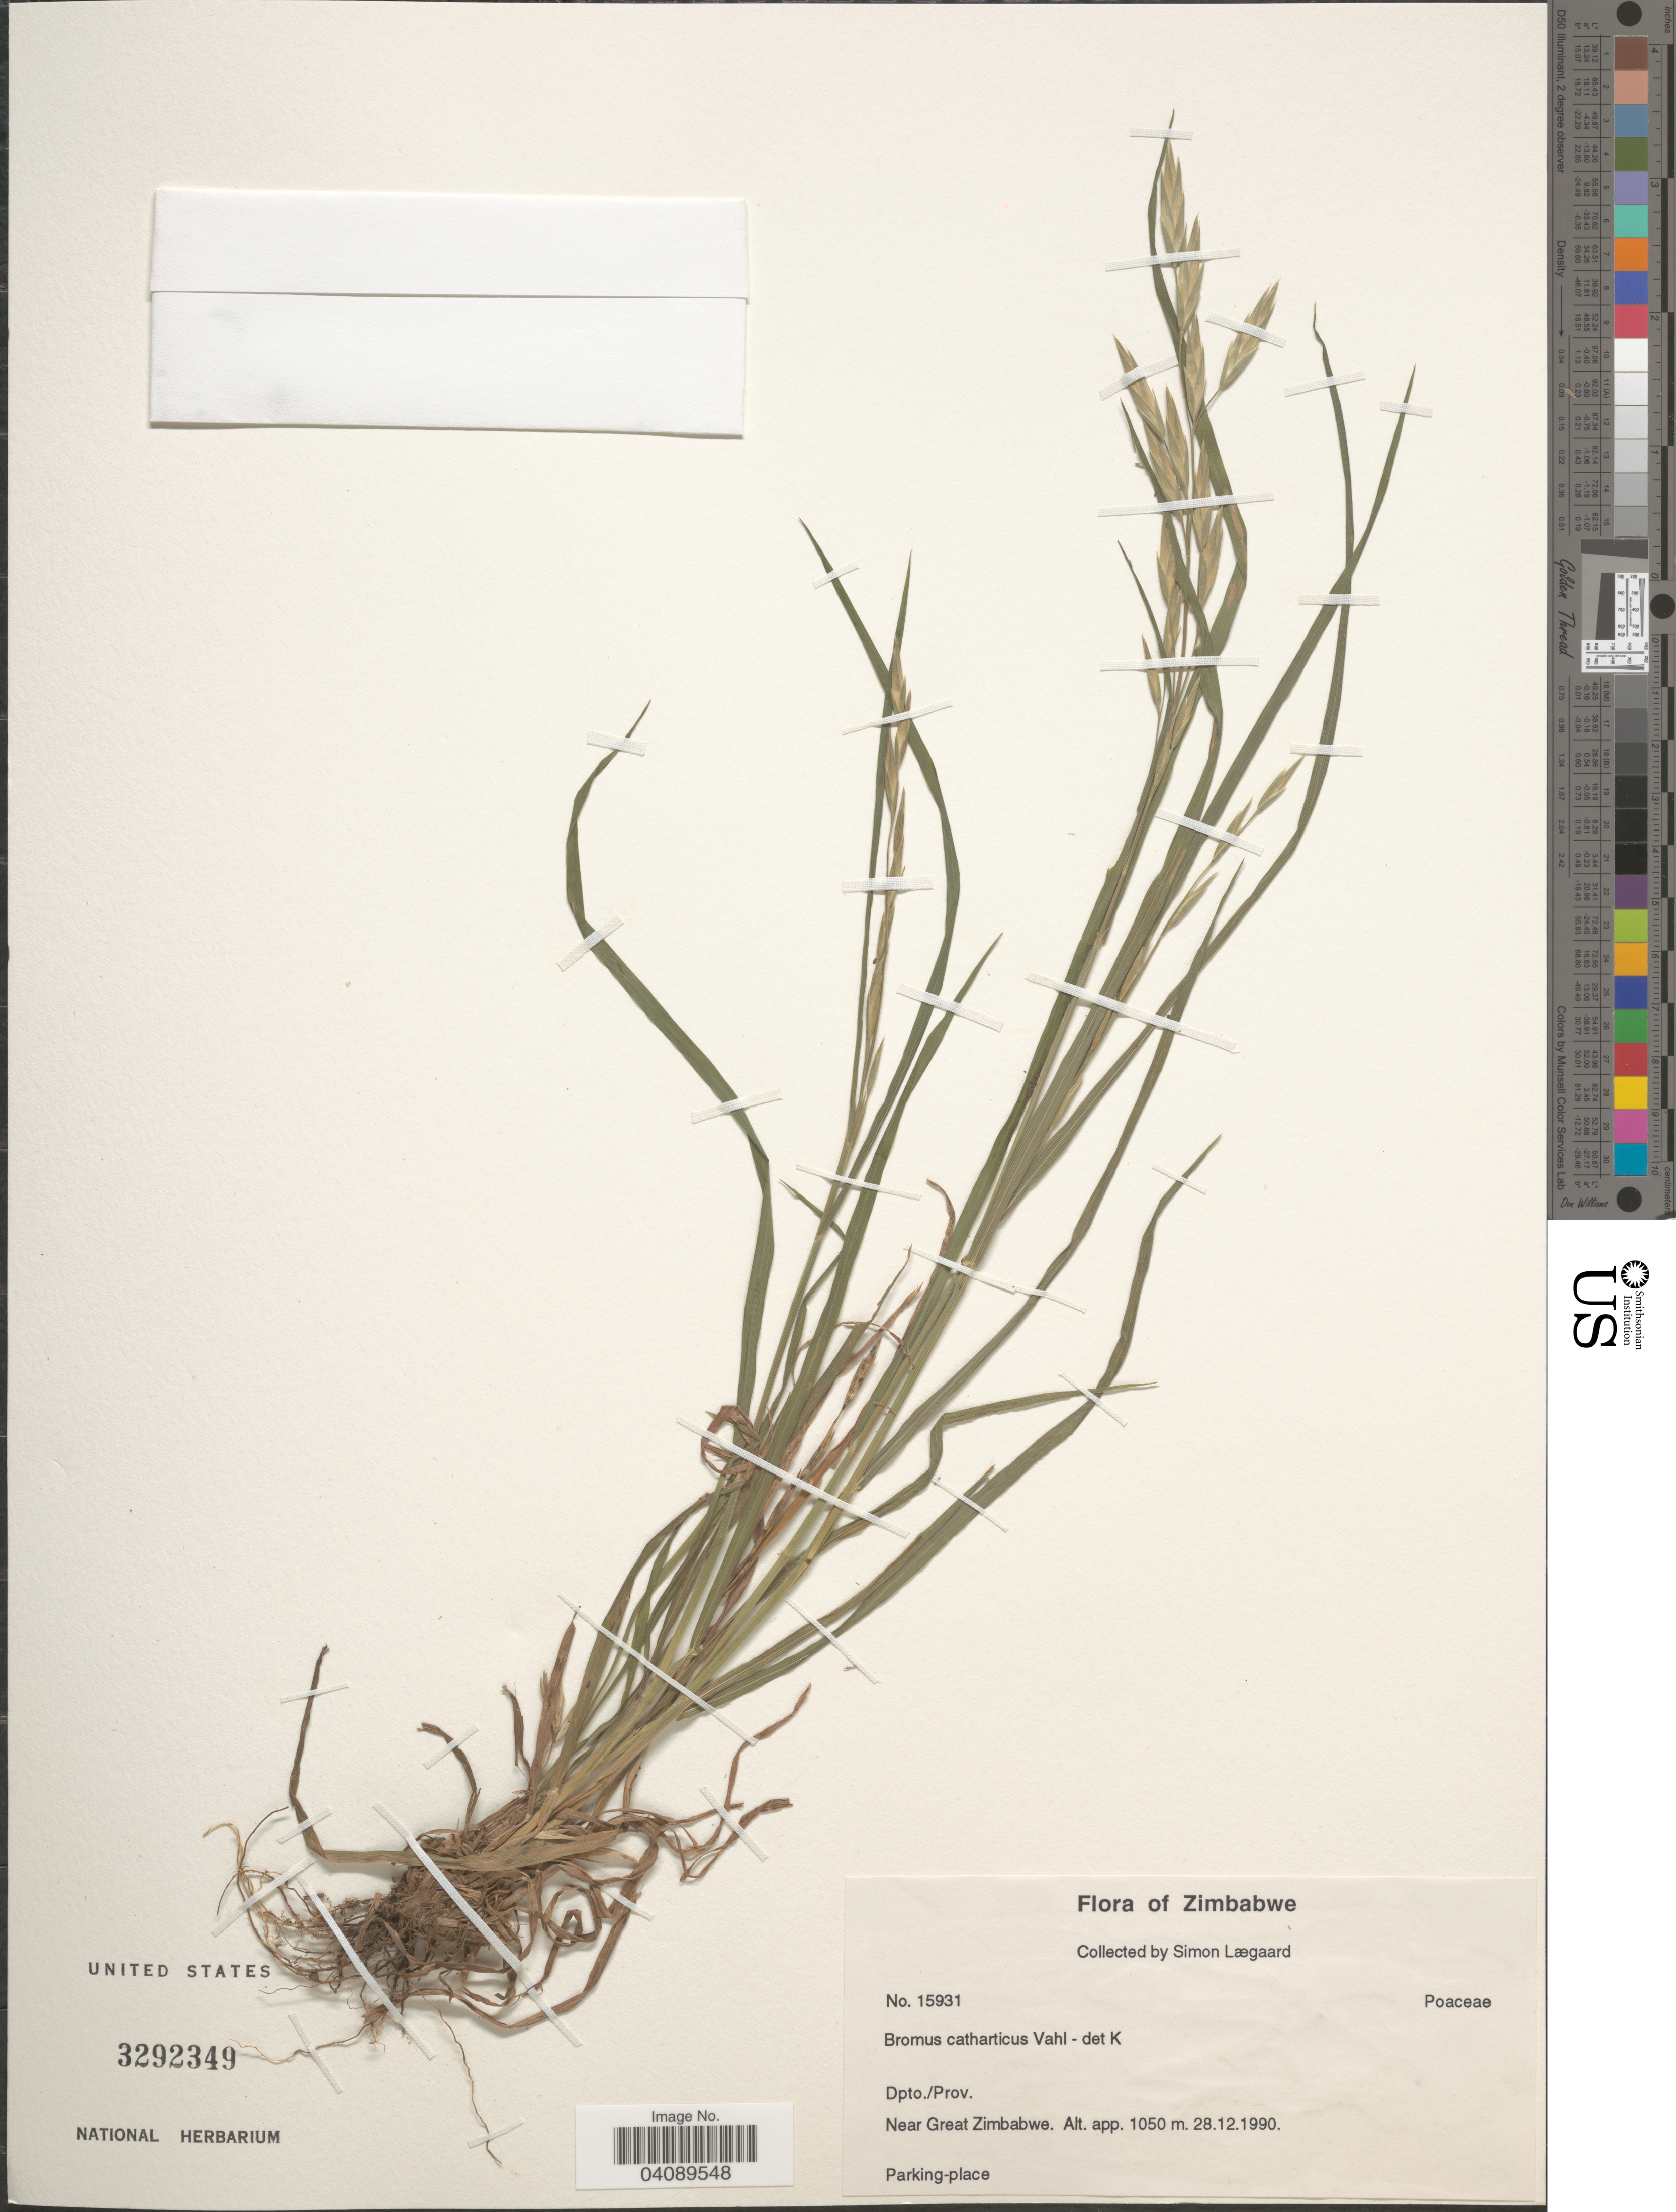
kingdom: Plantae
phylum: Tracheophyta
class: Liliopsida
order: Poales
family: Poaceae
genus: Bromus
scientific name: Bromus catharticus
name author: Vahl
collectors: S. Lægaard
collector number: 15931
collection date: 1990-12-28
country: Zimbabwe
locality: Dpto./Prov. Near Great Zimbabwe.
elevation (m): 1050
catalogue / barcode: US 3292349